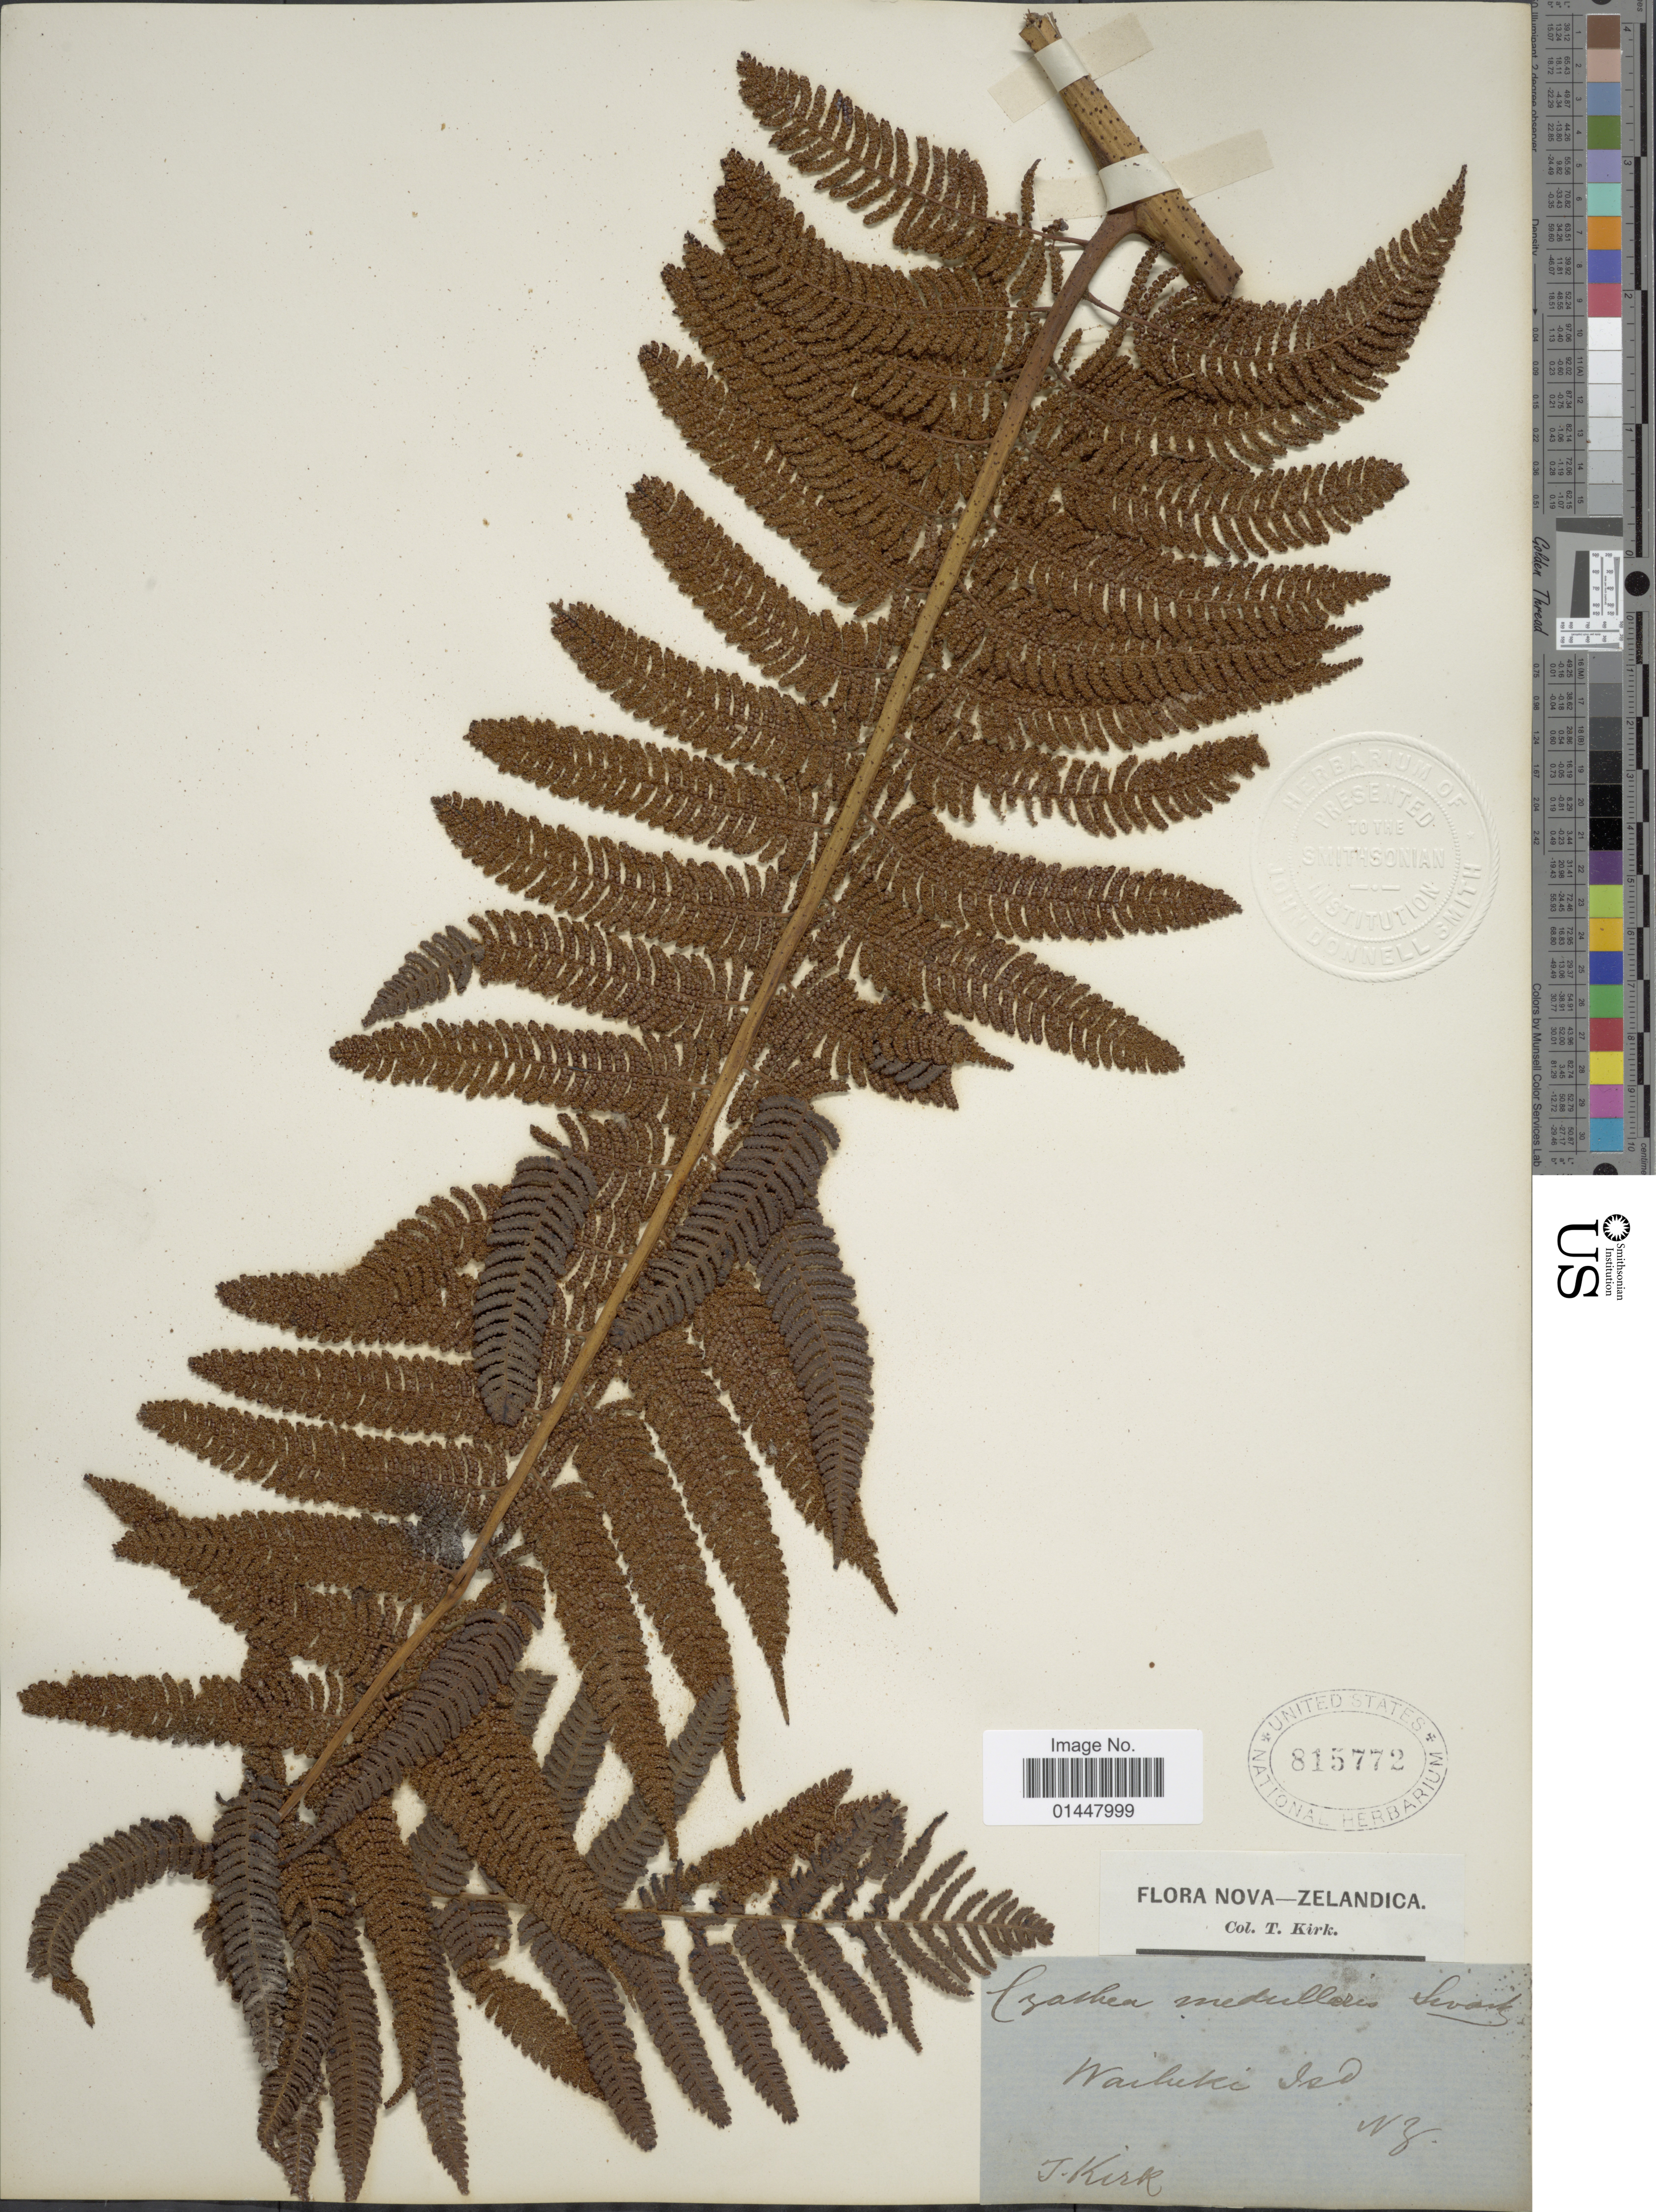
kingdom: Plantae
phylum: Tracheophyta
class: Polypodiopsida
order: Cyatheales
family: Cyatheaceae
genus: Sphaeropteris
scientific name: Sphaeropteris medullaris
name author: (G. Forst.) Bernh.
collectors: T. Kirk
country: New Zealand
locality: Waiheke Isd.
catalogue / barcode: US 815772